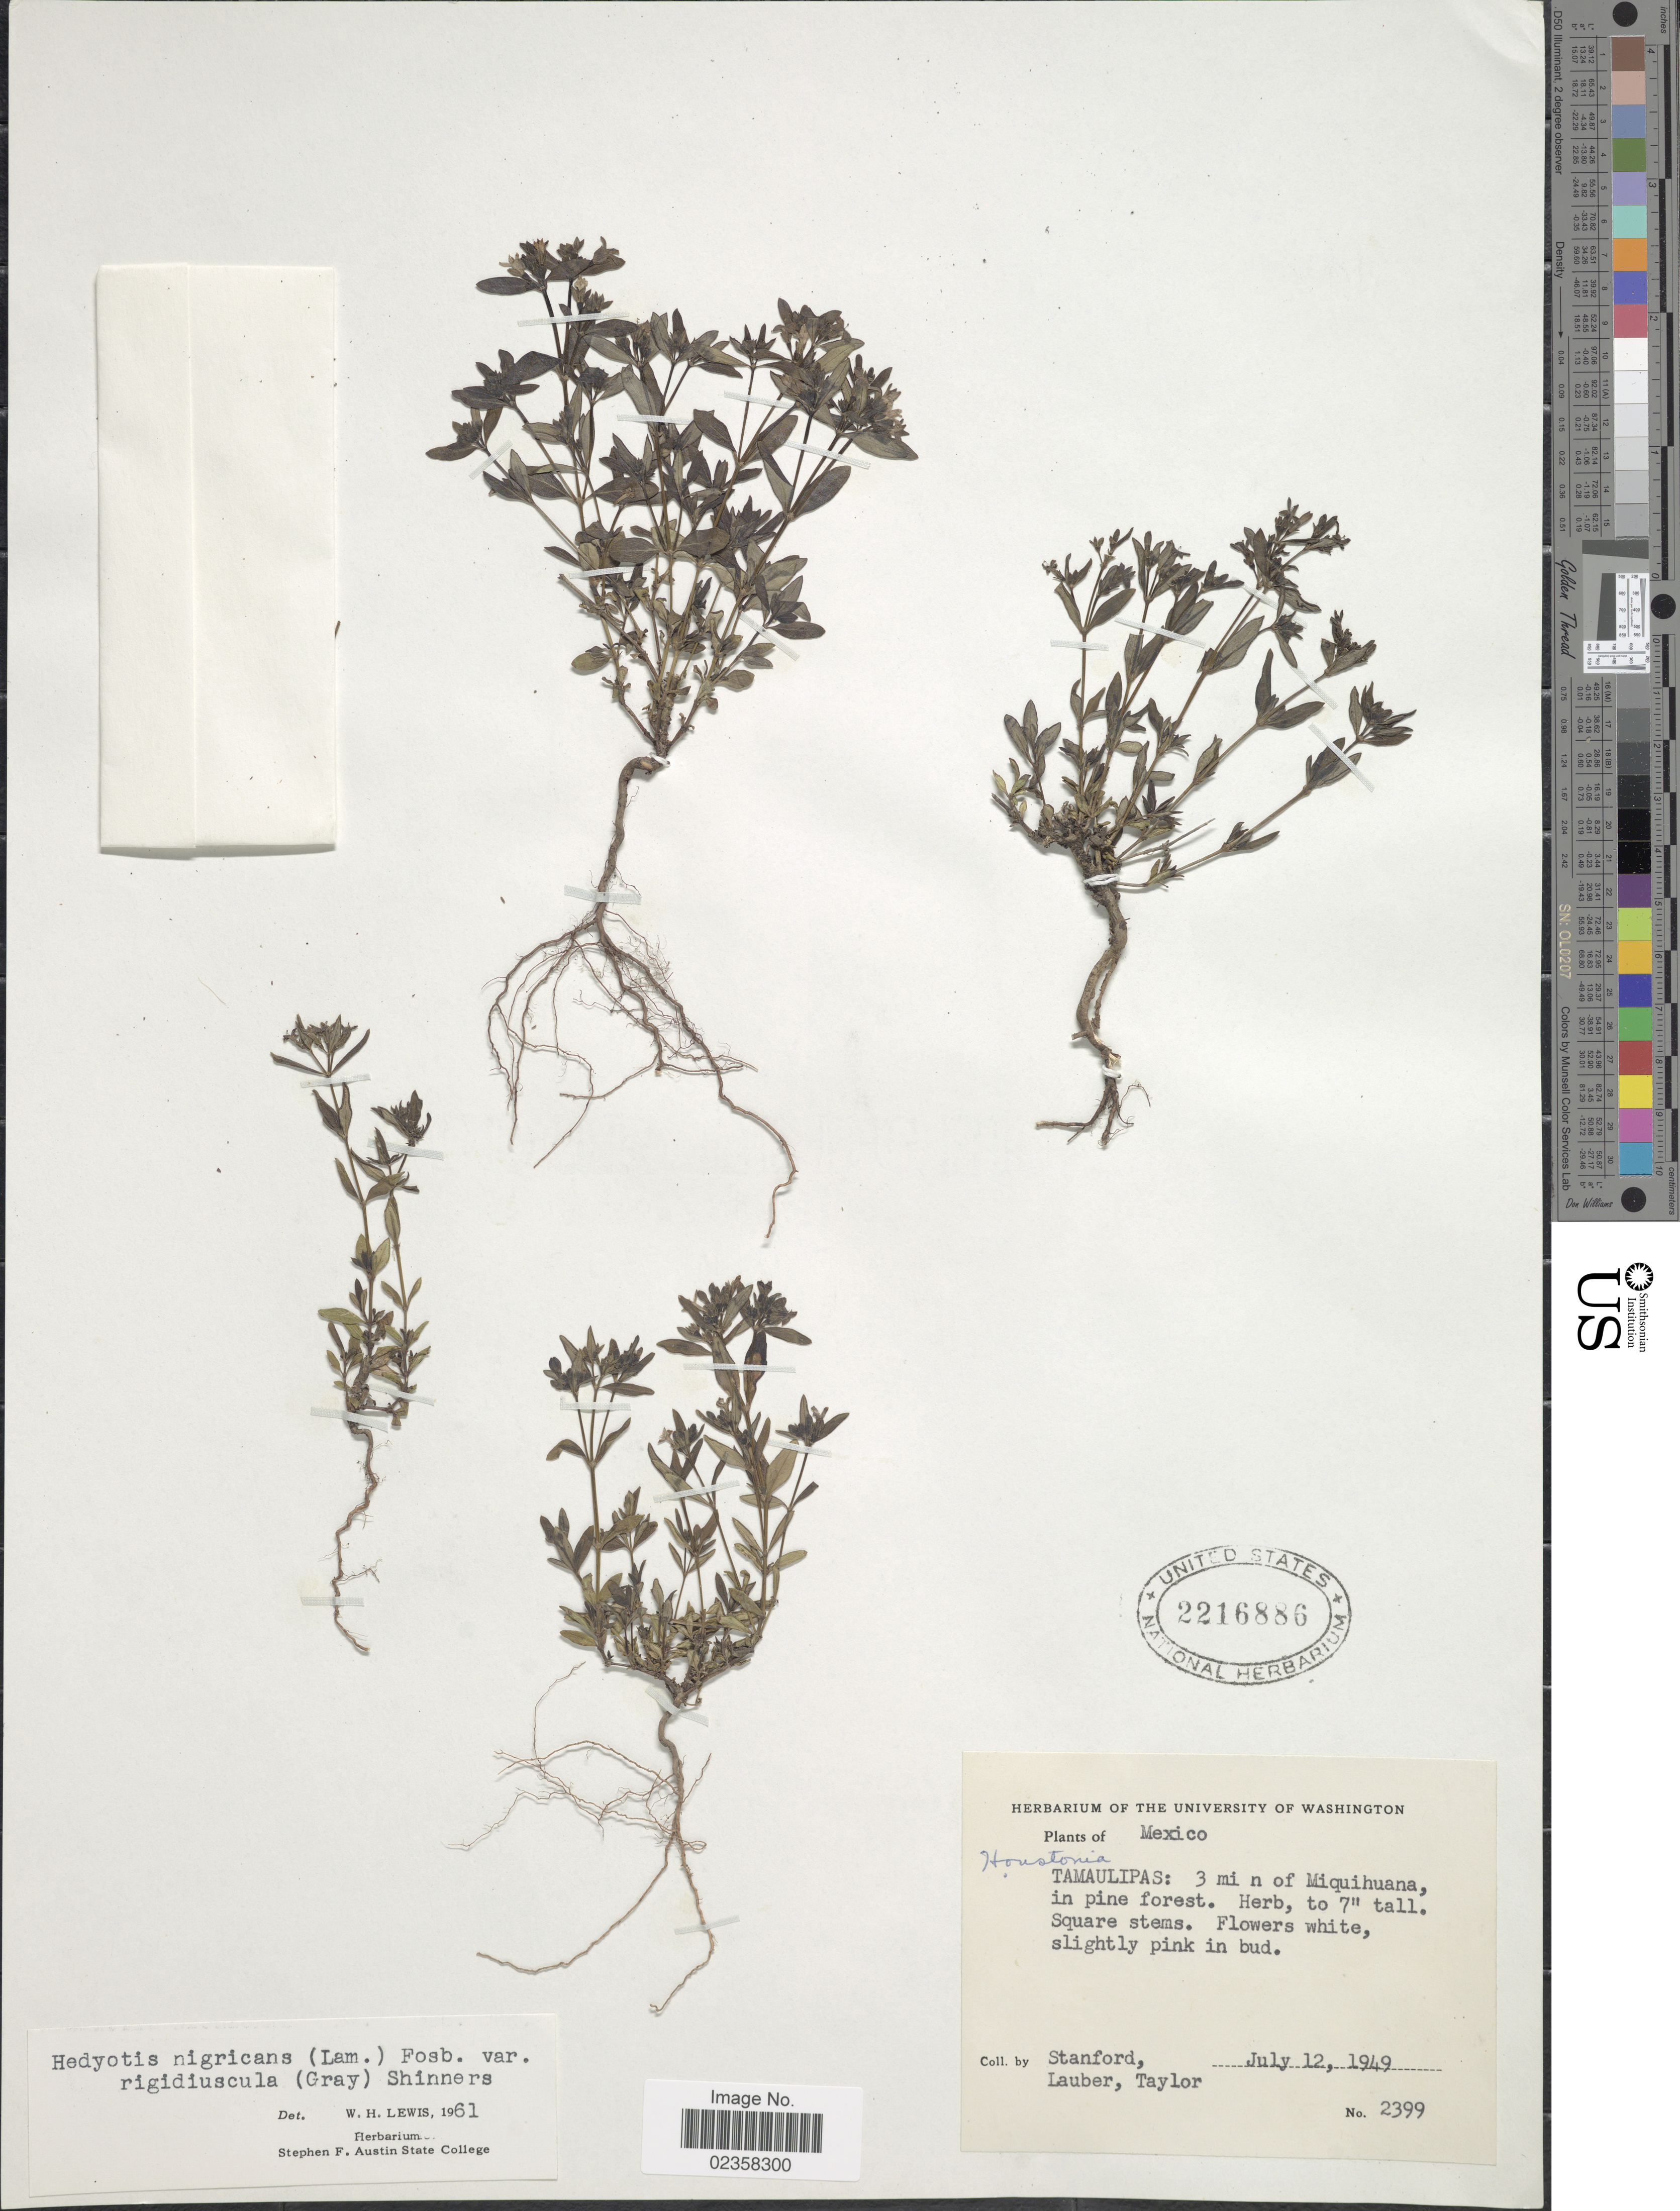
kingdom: Plantae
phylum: Tracheophyta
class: Magnoliopsida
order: Gentianales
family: Rubiaceae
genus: Houstonia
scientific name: Houstonia nigricans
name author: (Lam.) Fernald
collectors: -. Stanford, Lauber, -- & -- Taylor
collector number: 2399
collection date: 1949-07-12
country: Mexico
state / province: Tamaulipas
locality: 3 mi. n of Miquihuana, in pine forest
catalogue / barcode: US 2216886